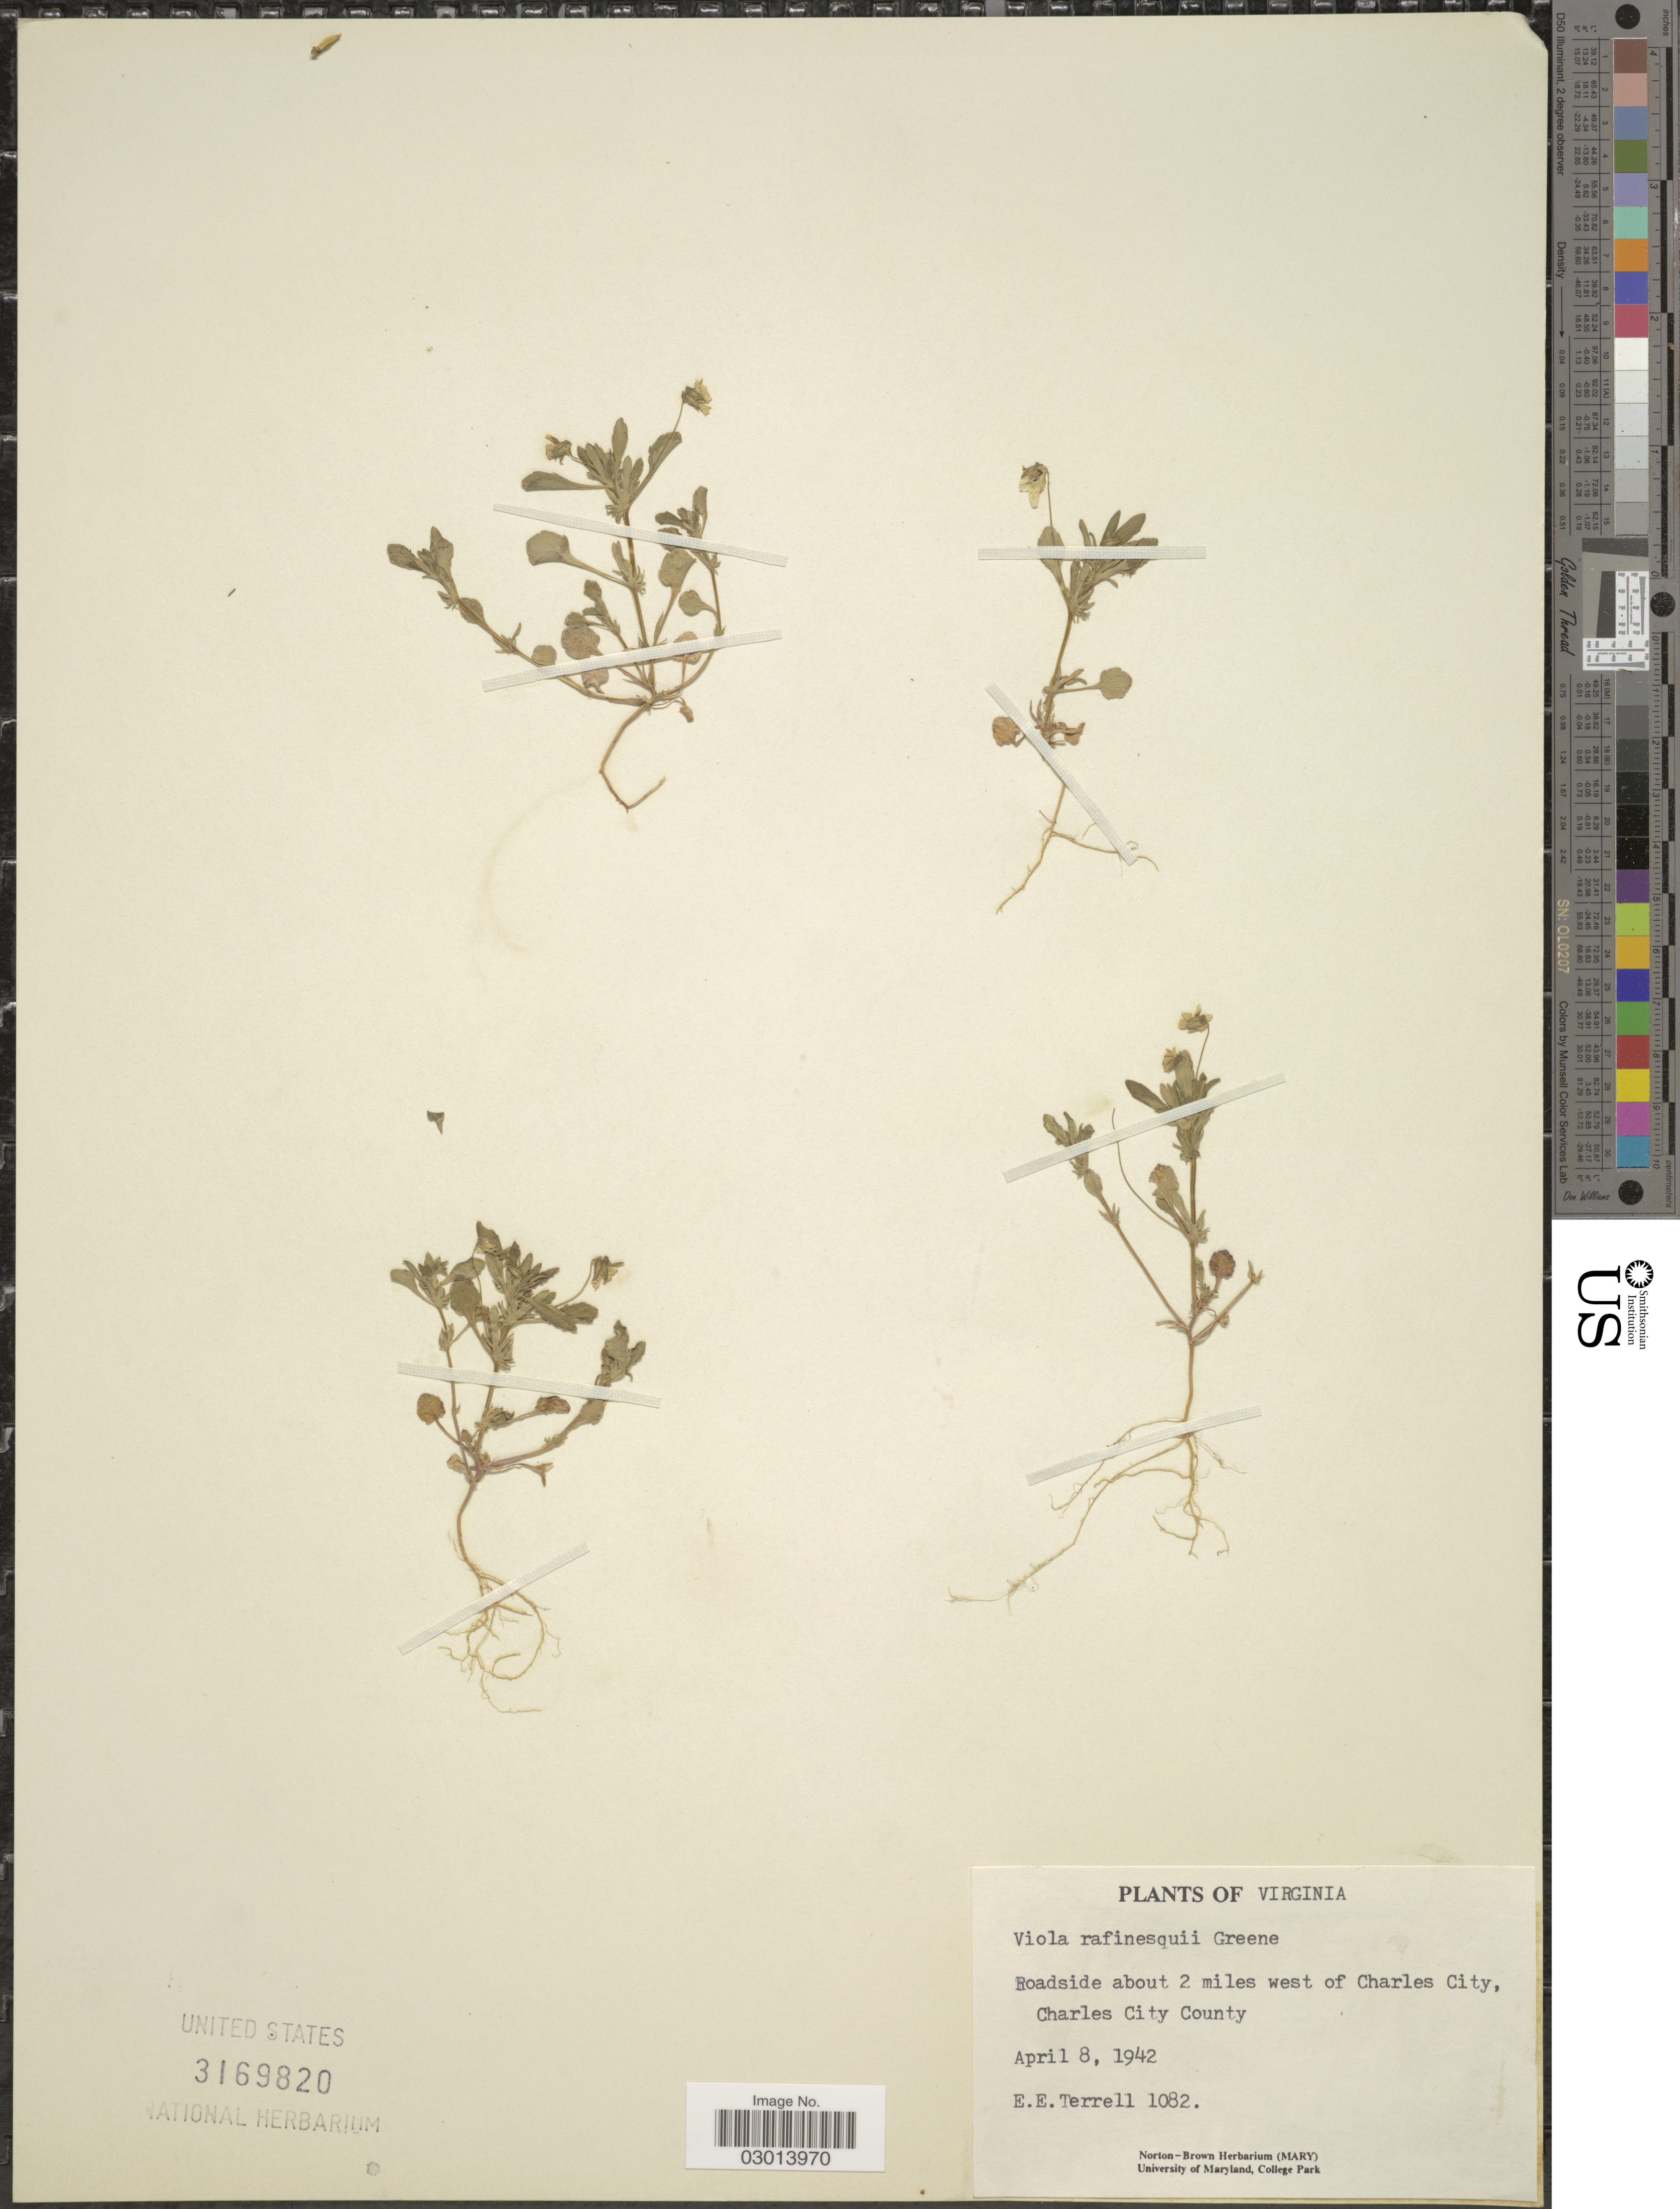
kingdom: Plantae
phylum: Tracheophyta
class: Magnoliopsida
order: Malpighiales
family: Violaceae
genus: Viola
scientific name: Viola rafinesquei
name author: Greene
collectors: E. E. Terrell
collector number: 1082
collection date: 1942-04-08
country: United States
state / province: Virginia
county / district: Charles City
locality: Roadside about 2 miles west of Charles City, Charles City County.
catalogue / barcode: US 3169820